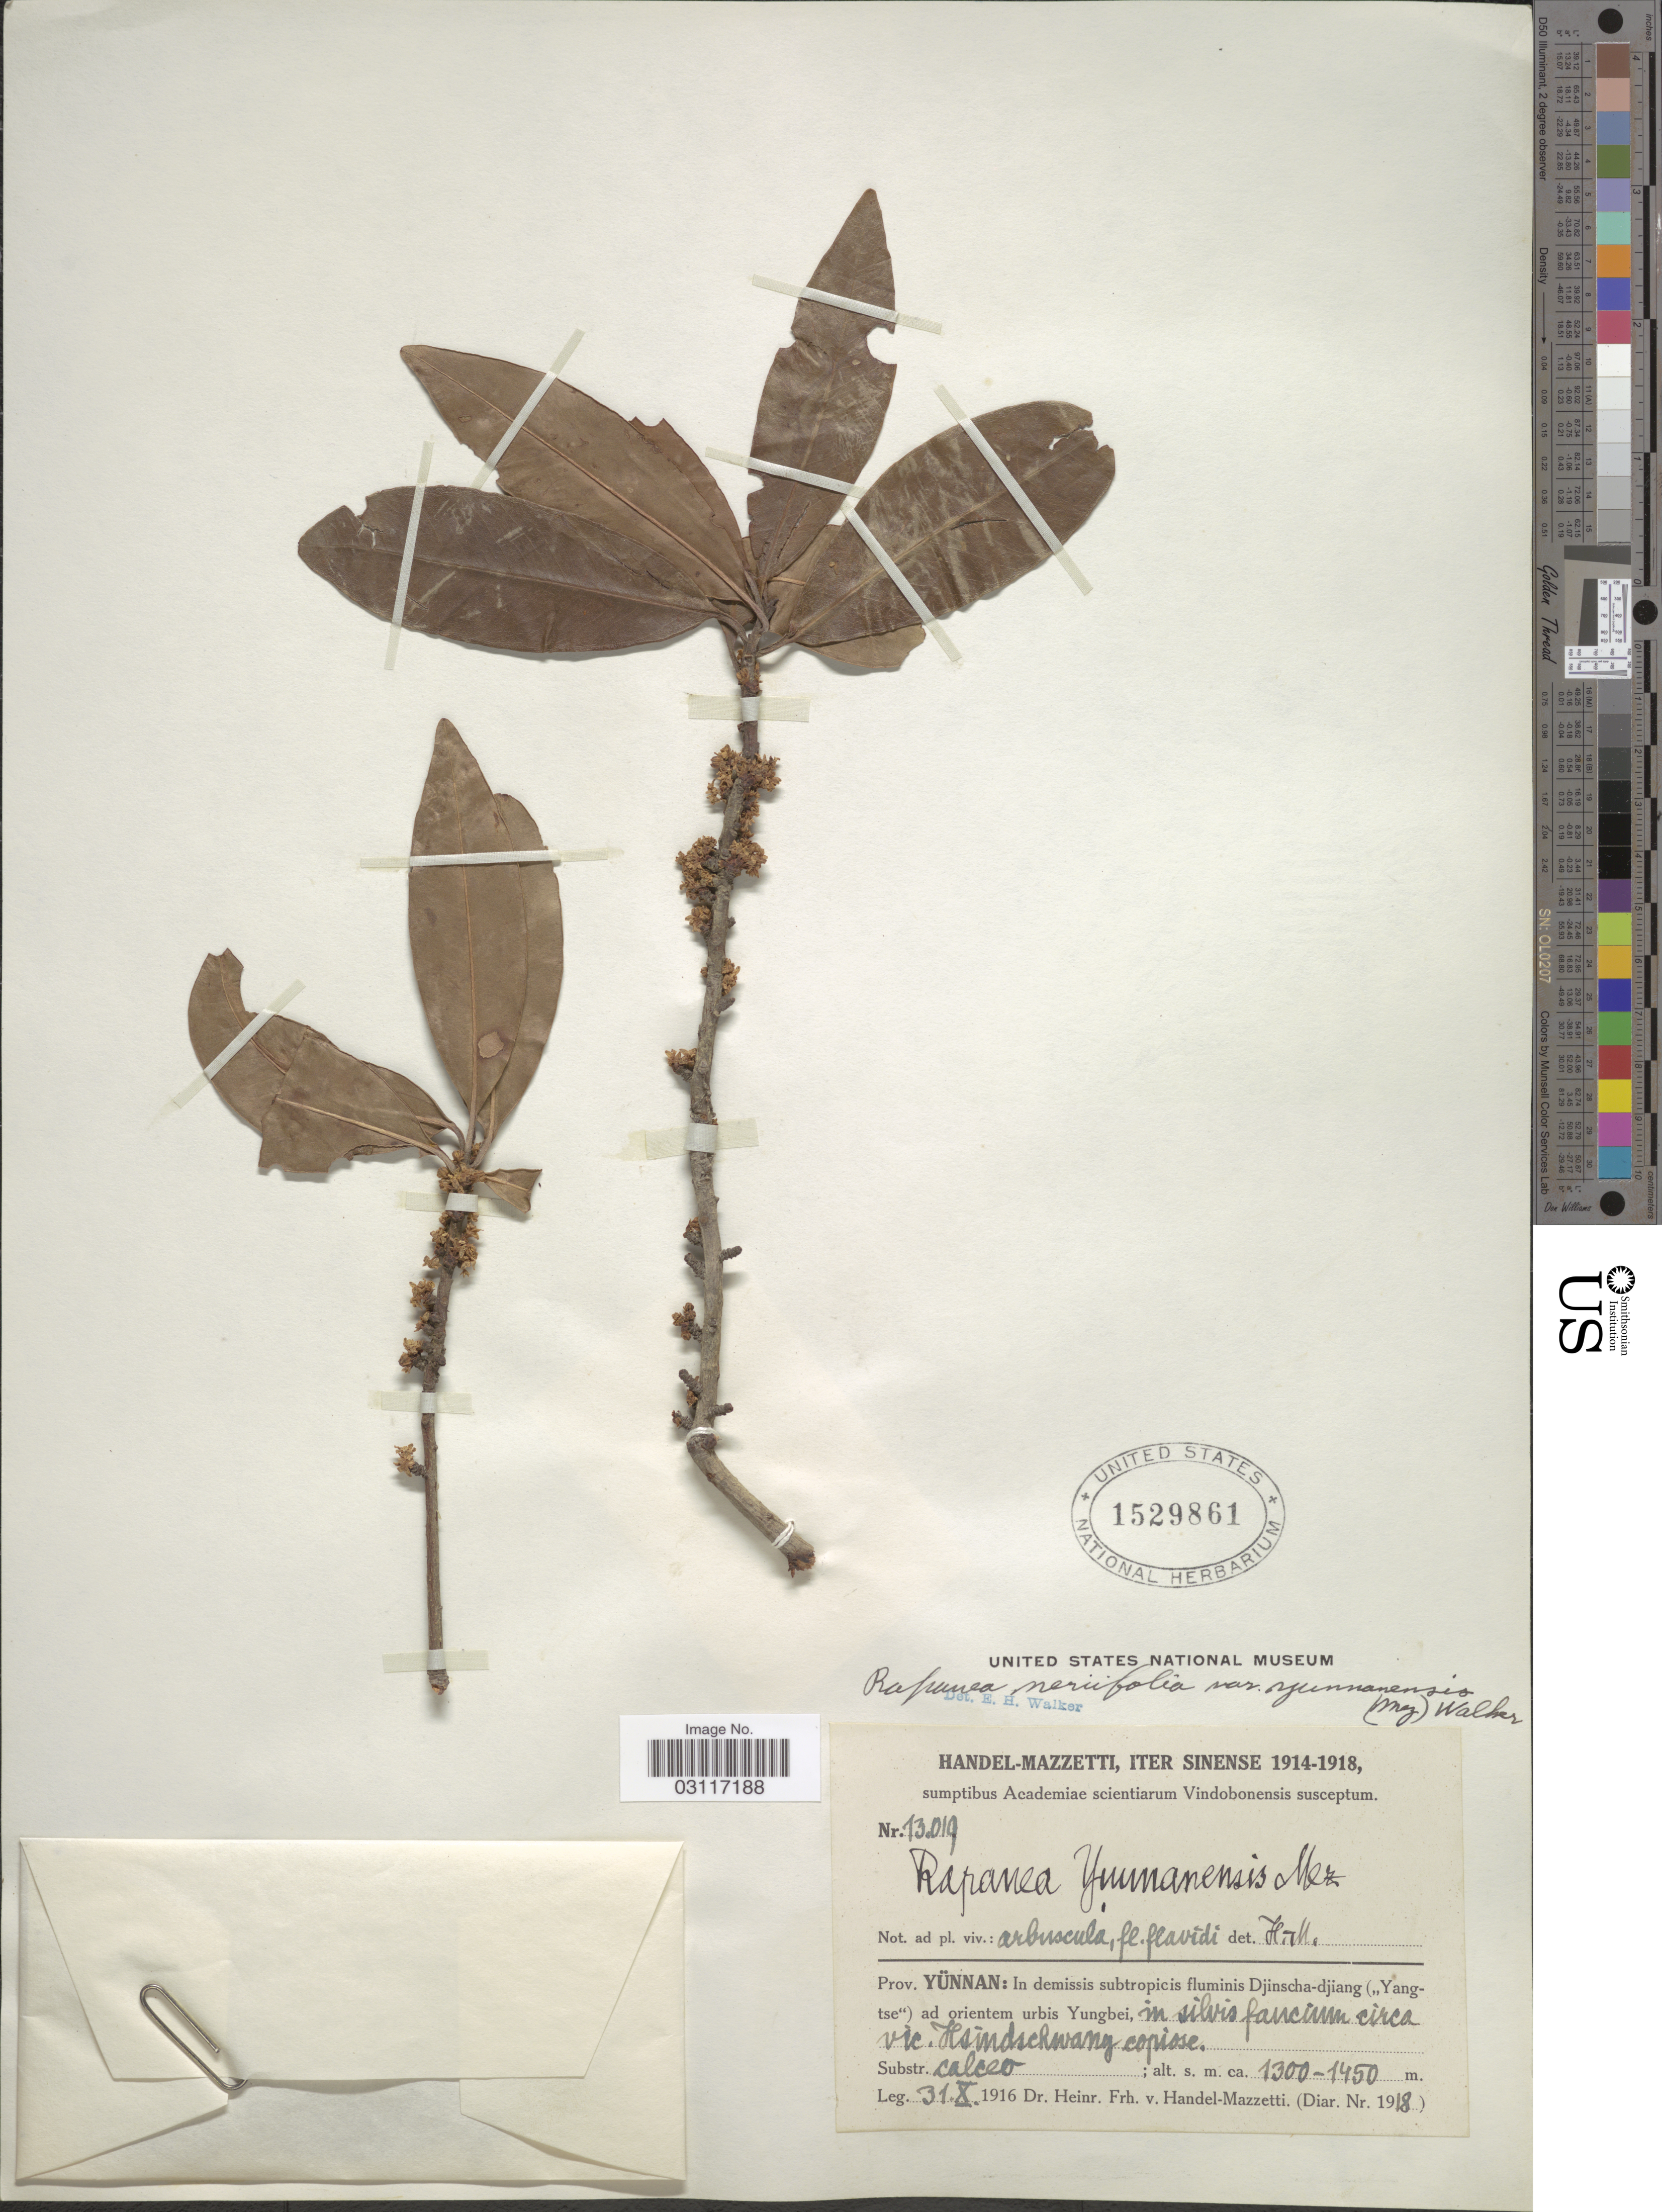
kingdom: Plantae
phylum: Tracheophyta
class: Magnoliopsida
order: Ericales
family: Primulaceae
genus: Myrsine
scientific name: Myrsine seguinii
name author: H. Lév.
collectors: H. Handel-Mazzetti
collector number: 13019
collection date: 1916-10-31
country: China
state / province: Yunnan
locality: Sinense. In demissis subtropicis fluminis Djinscha-djiang ("Yangtse") ad orientem urbis Yungbei, in silvis fancium [interpreted] circa vic. Hsindschwang [interpreted] copiose.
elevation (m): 1300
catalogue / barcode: US 1529861